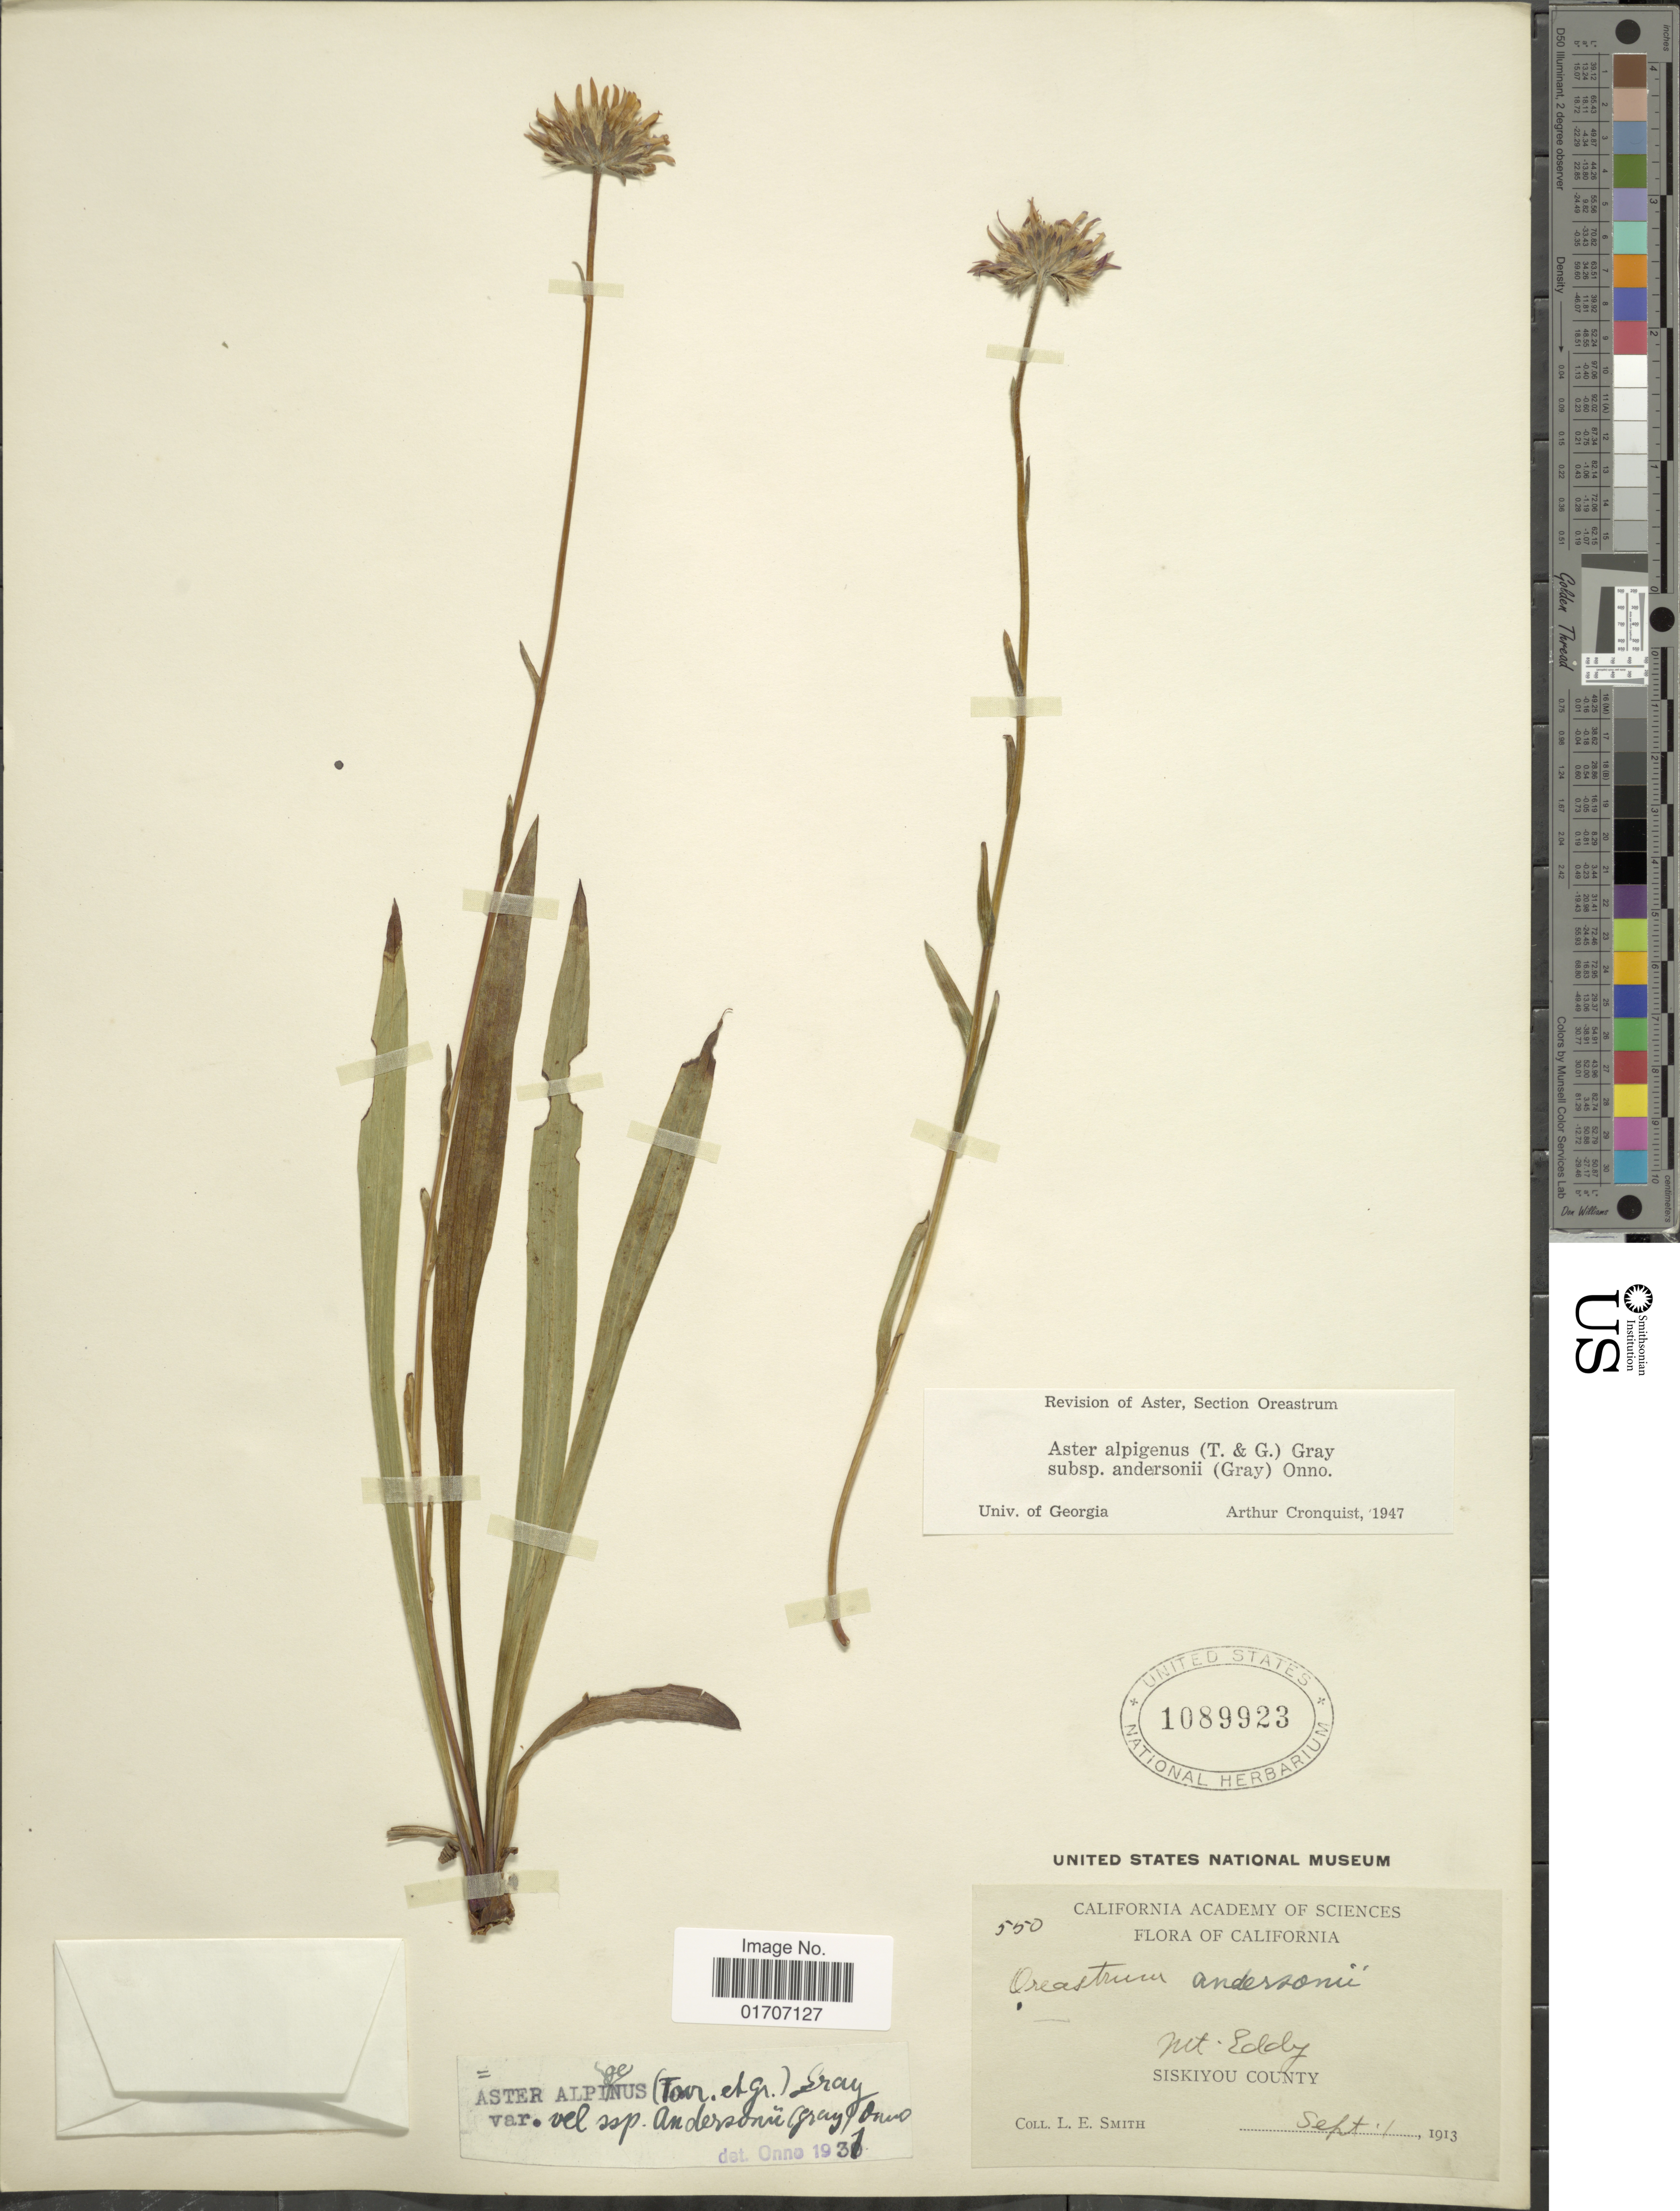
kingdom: Plantae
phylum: Tracheophyta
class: Magnoliopsida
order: Asterales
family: Asteraceae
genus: Oreostemma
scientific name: Oreostemma alpigenum var. andersonii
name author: (A. Gray) G.L. Nesom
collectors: L. E. Smith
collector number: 550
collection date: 1913-09-01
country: United States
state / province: California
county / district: Siskiyou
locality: Mt. Eddy, Siskiyou County.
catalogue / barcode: US 1089923